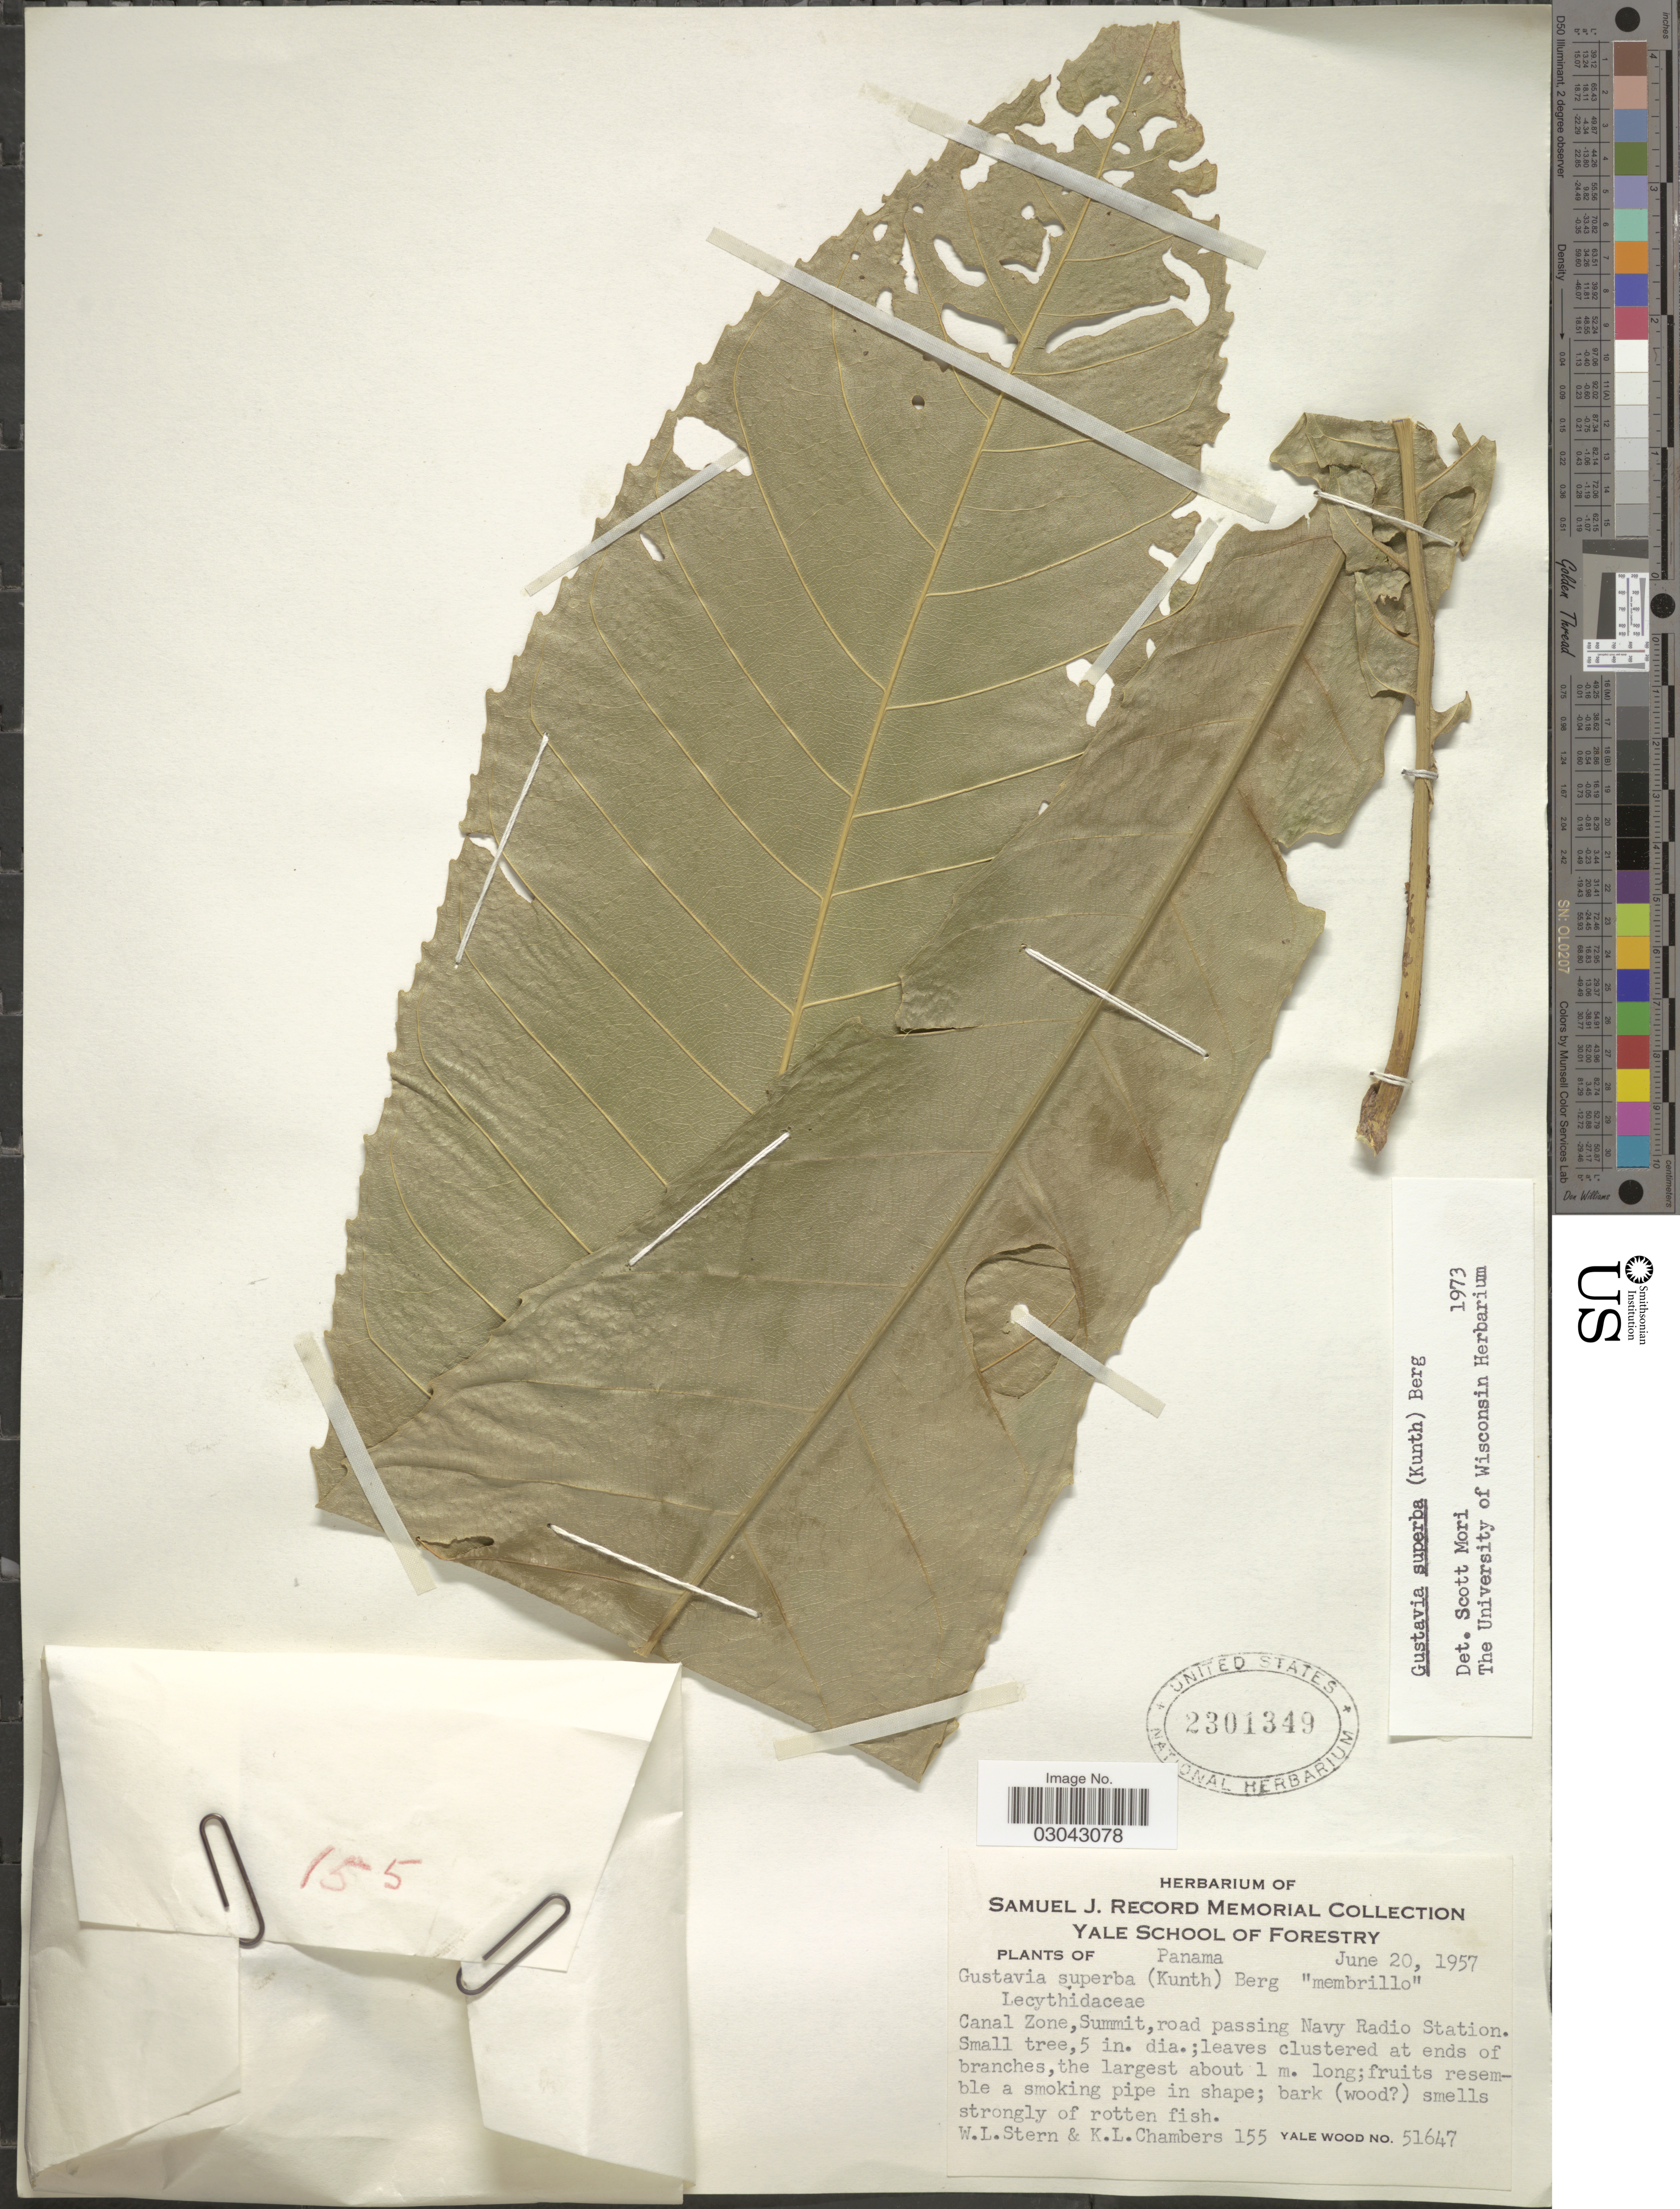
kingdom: Plantae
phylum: Tracheophyta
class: Magnoliopsida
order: Ericales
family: Lecythidaceae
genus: Gustavia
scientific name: Gustavia superba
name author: (Kunth) O. Berg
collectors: W. L. Stern & K. Chambers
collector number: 155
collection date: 1957-06-20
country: Panama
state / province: Colón / Panamá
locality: Canal Zone, Summit, road passing Navy Radio Station.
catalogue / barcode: US 2301349